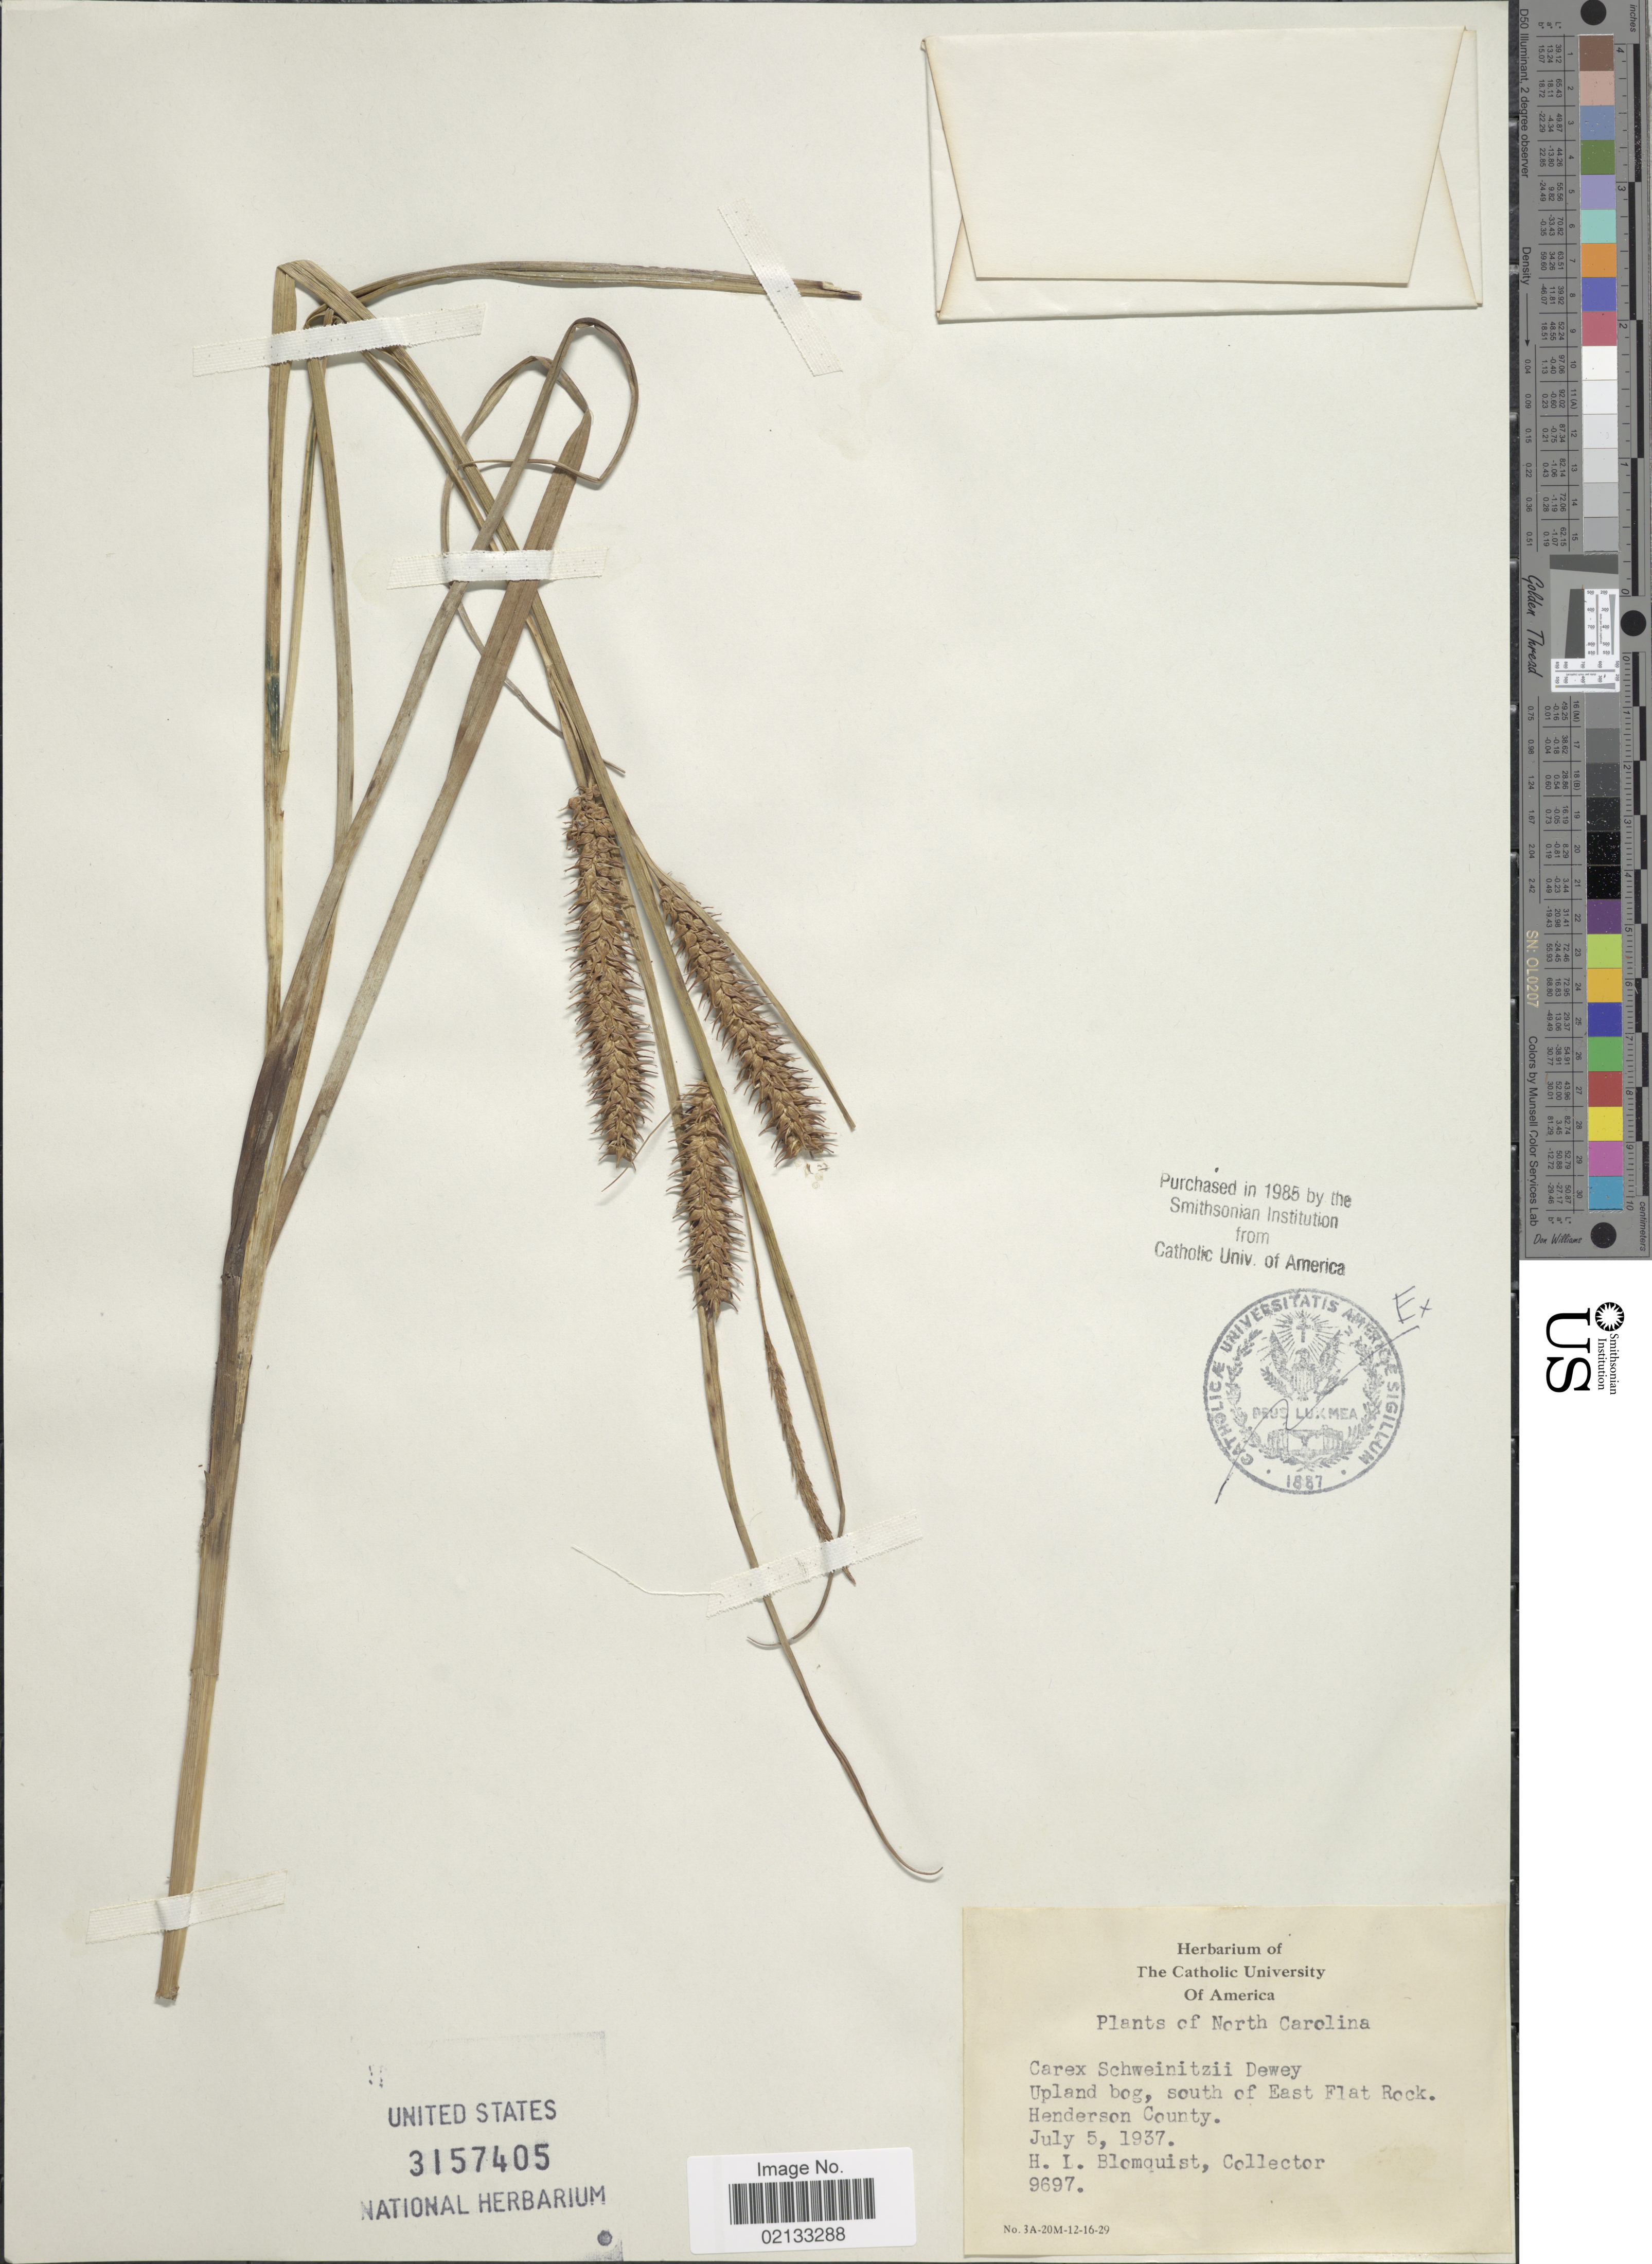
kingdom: Plantae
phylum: Tracheophyta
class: Liliopsida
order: Poales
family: Cyperaceae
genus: Carex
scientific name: Carex schweinitzii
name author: Dewey ex Schwein.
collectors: H. Blomquist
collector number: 9697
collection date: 1937-07-05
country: United States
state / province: North Carolina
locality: Upland bog, south of East Flat Rock. Henderson County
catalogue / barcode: US 3157405